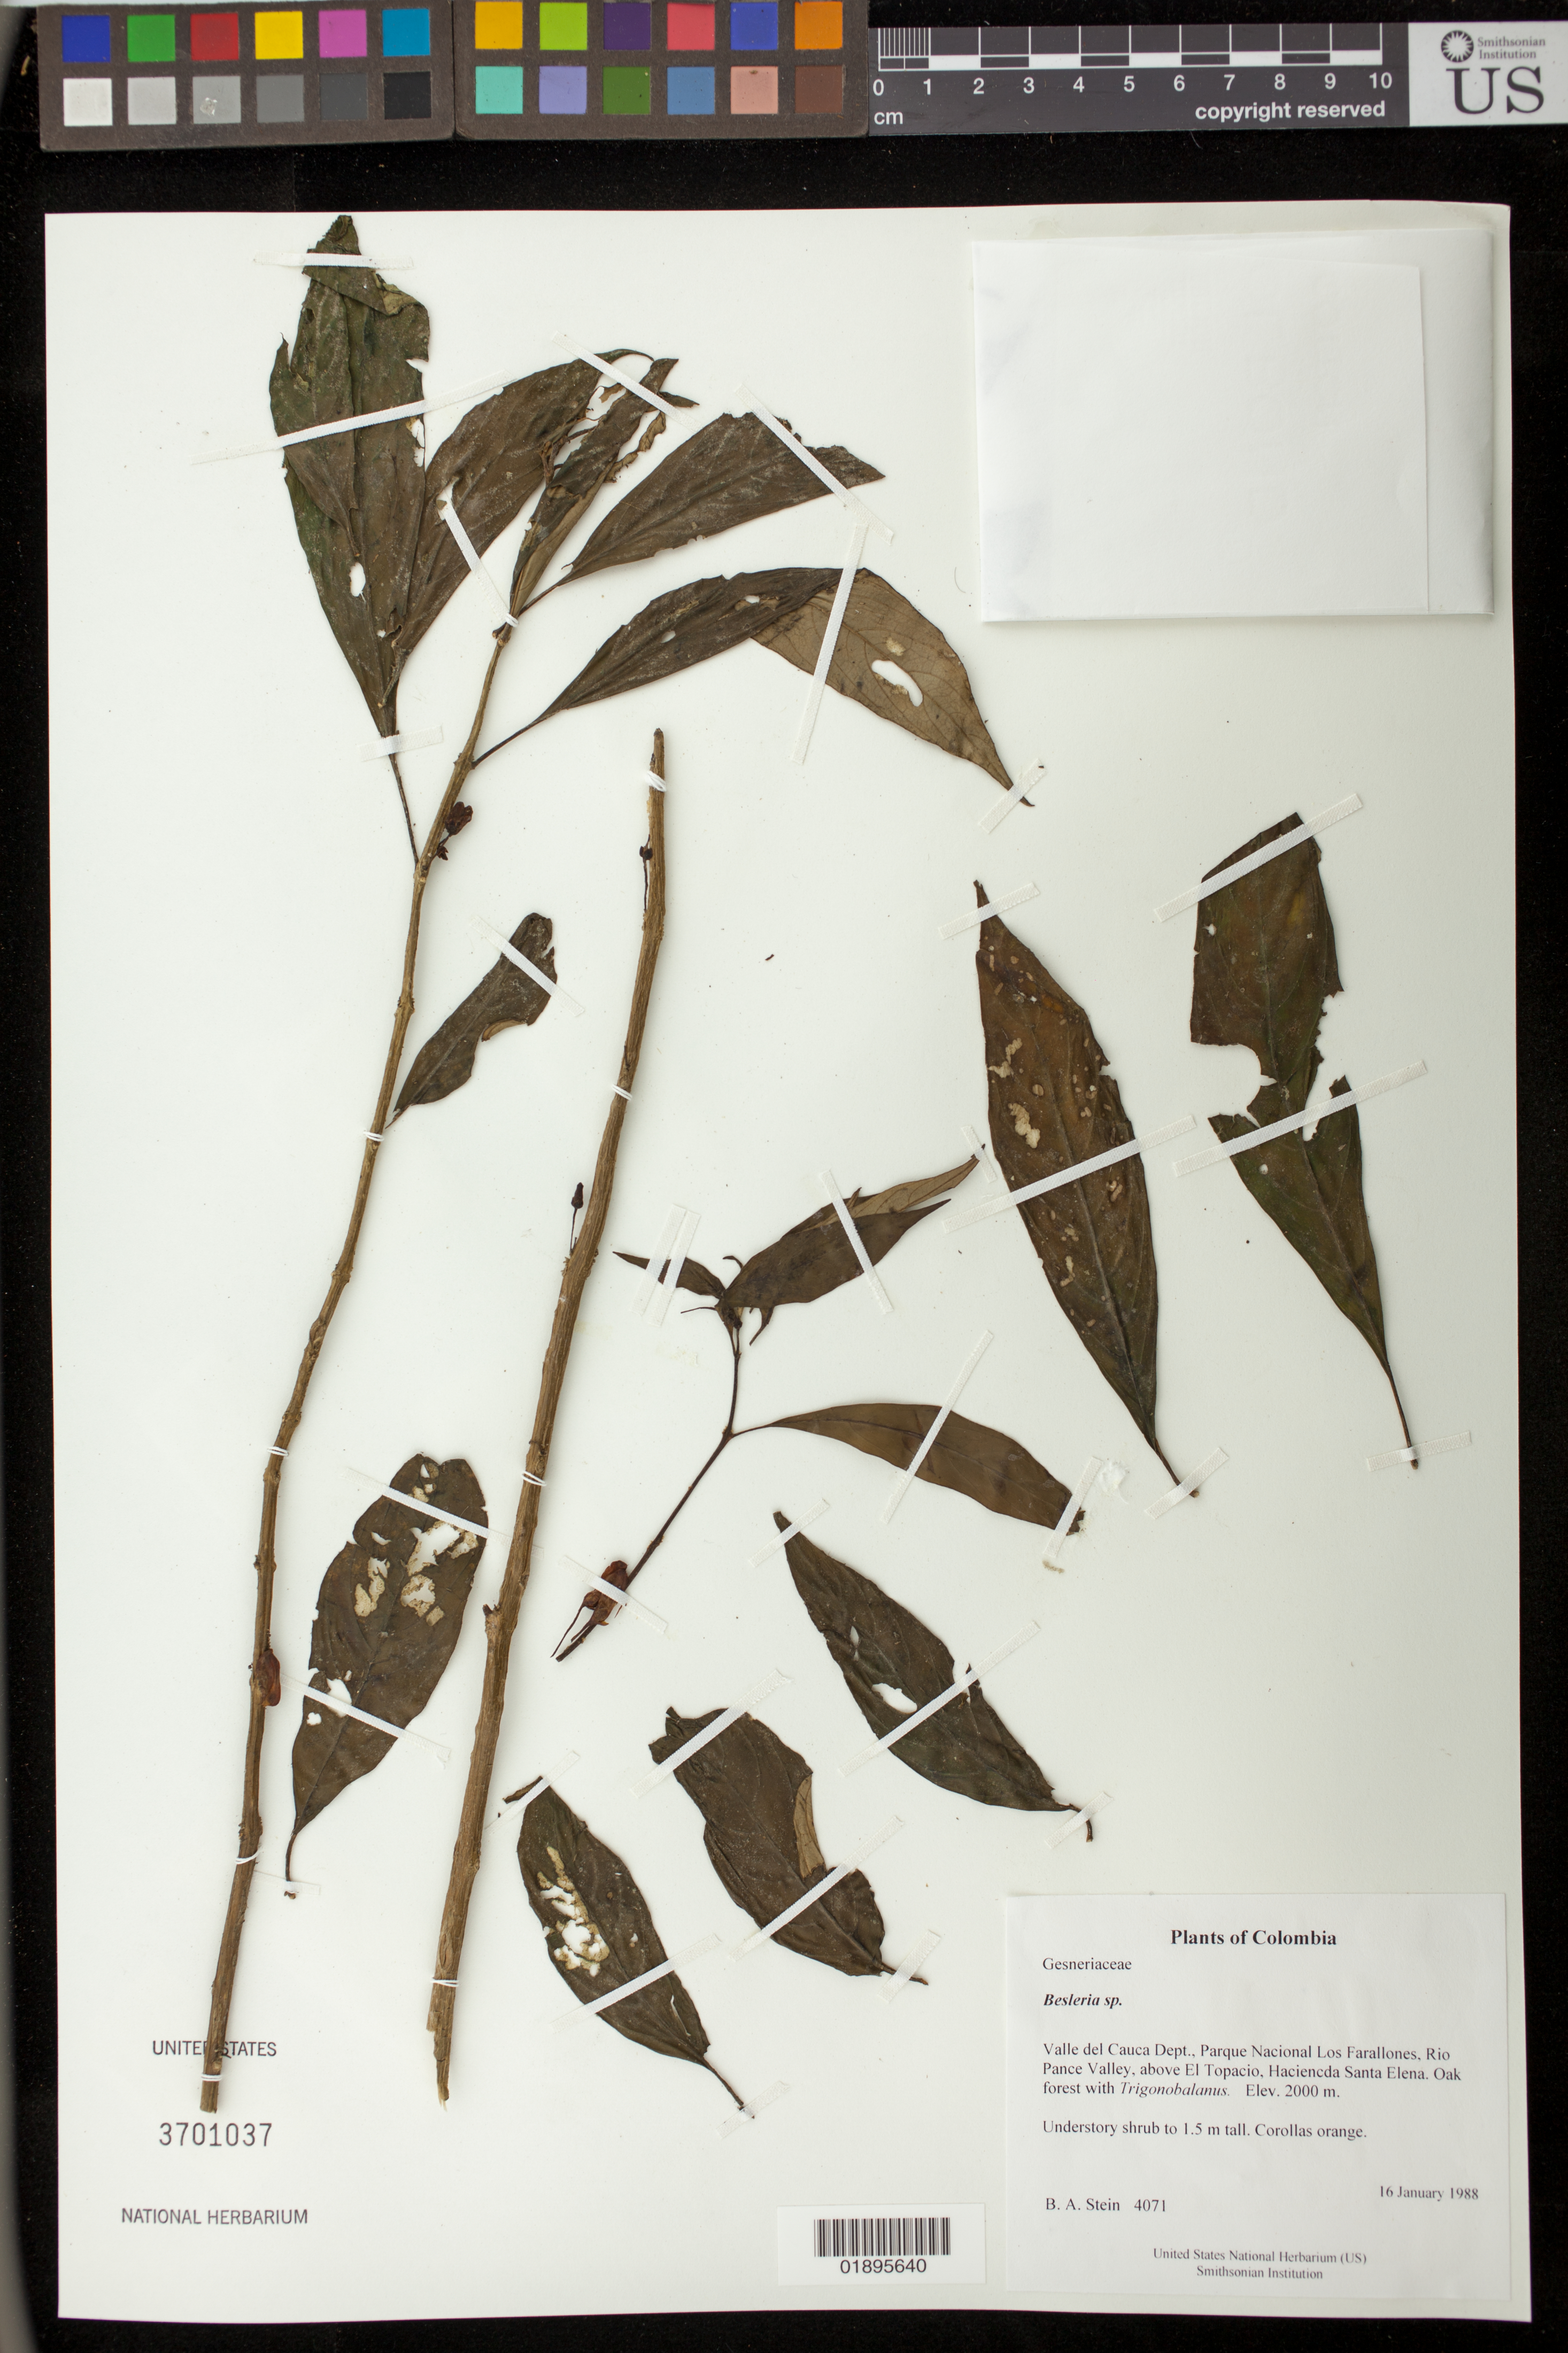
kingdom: Plantae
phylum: Tracheophyta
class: Magnoliopsida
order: Lamiales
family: Gesneriaceae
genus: Besleria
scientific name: Besleria sp.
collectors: B. A. Stein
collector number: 4071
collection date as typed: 16 January 1988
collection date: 1988-01-16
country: Colombia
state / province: Valle del Cauca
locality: Parque Nacional Los Farallones, Rio Pance Valley, above El Topacio, Haciencda Santa Elena.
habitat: Oak forest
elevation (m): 2000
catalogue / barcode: US 3701037